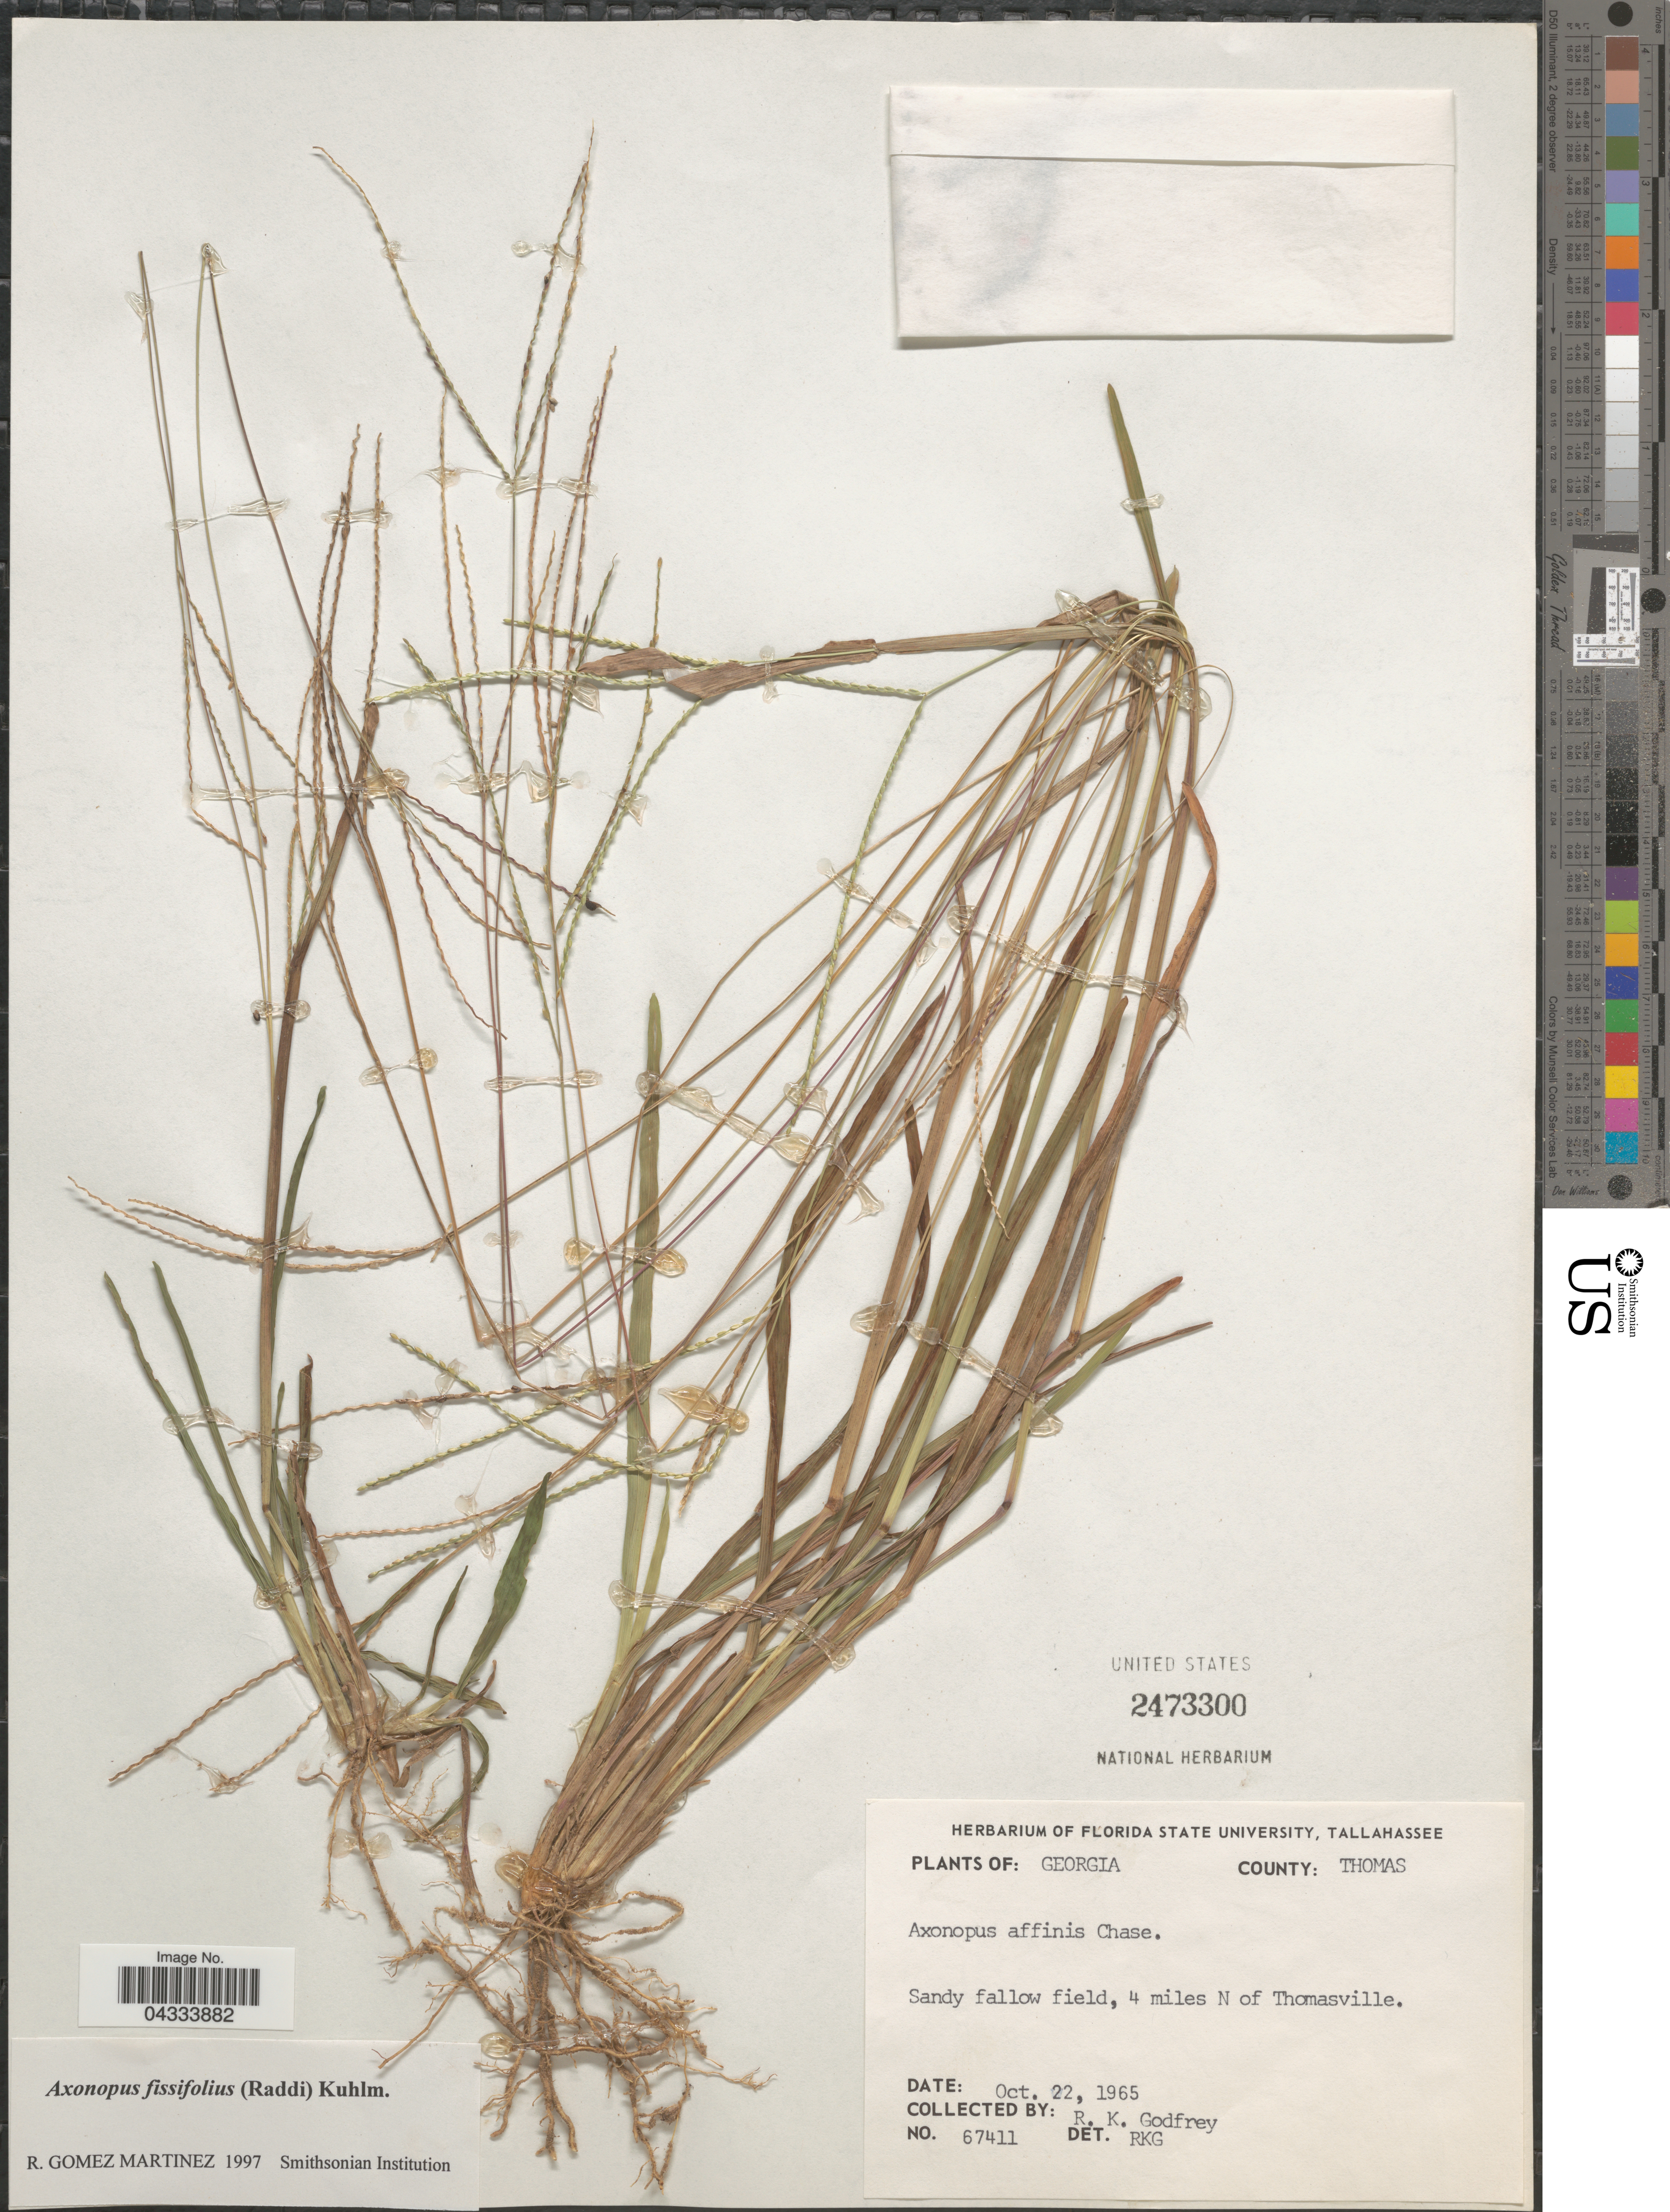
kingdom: Plantae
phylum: Tracheophyta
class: Liliopsida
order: Poales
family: Poaceae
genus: Axonopus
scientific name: Axonopus fissifolius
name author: (Raddi) Kuhlm.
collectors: R. K. Godfrey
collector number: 67411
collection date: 1965-10-22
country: United States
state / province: Georgia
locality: County: Thomas. Sandy fallow field, 4 miles N of Thomasville.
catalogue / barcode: US 2473300